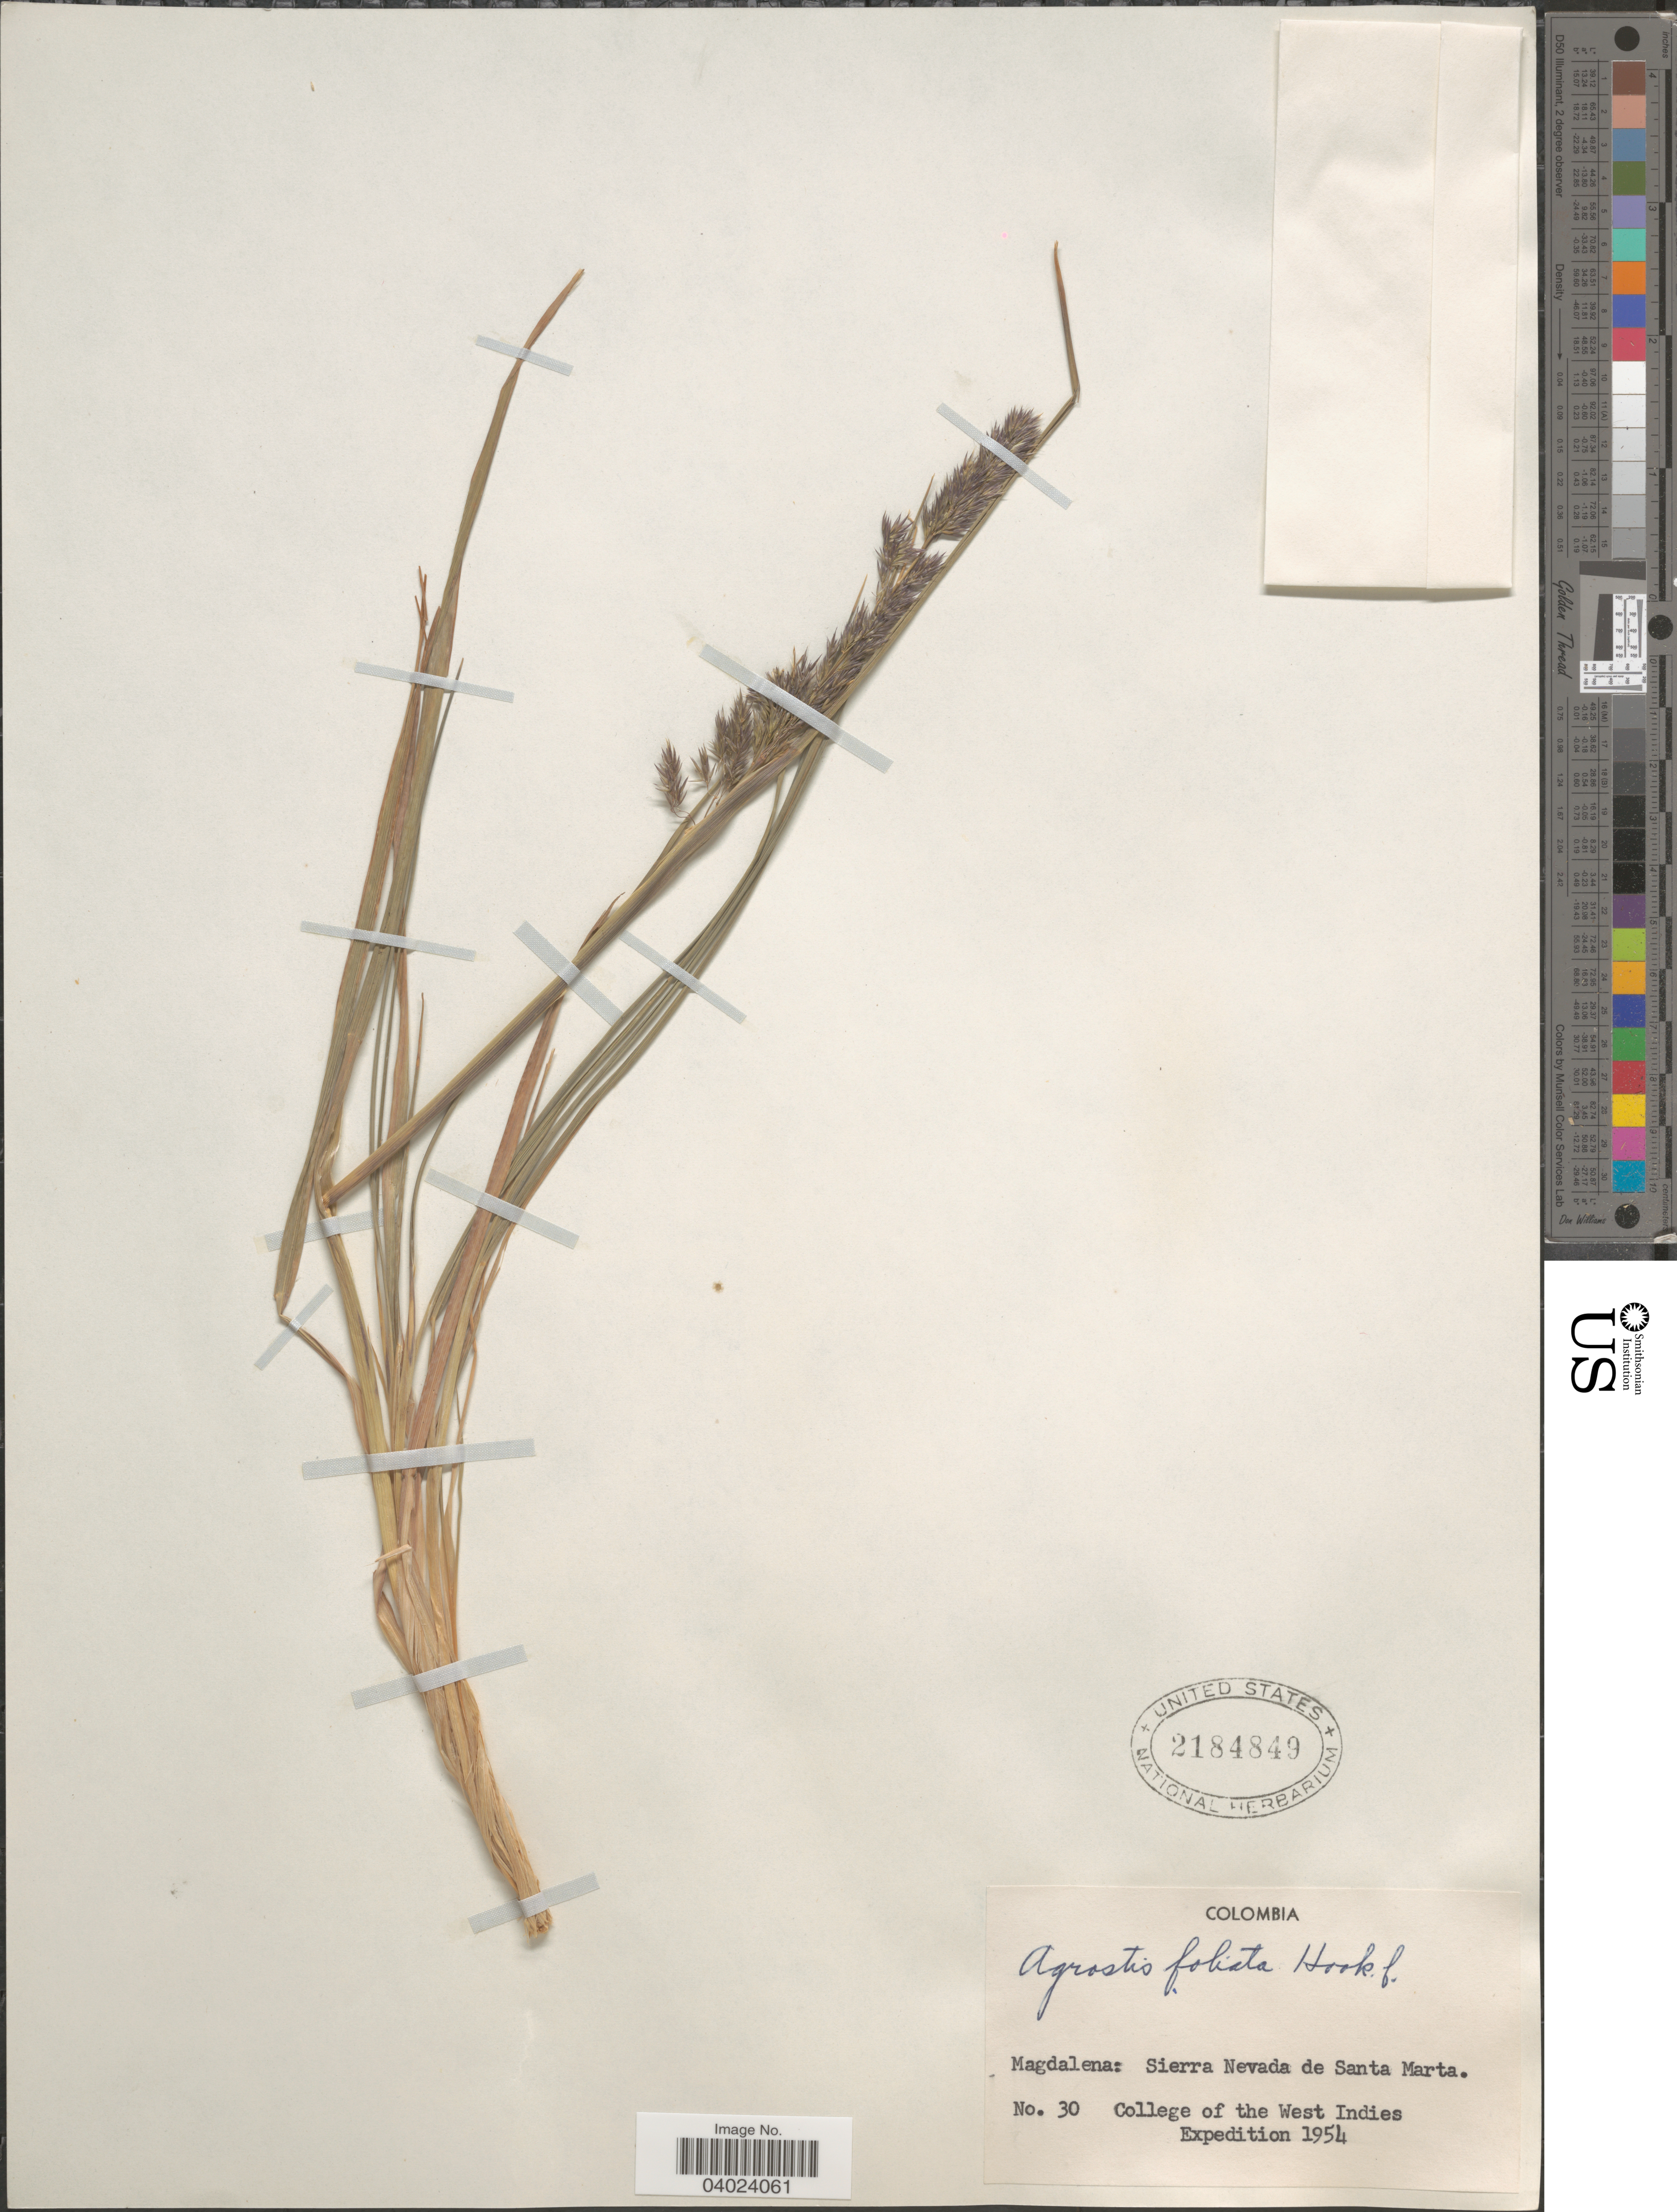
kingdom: Plantae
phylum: Tracheophyta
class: Liliopsida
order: Poales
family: Poaceae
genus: Agrostis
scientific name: Agrostis foliata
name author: Hook. f.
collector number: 30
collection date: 1954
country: Colombia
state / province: Magdalena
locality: Sierra Nevada de Santa Marta.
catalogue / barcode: US 2184849